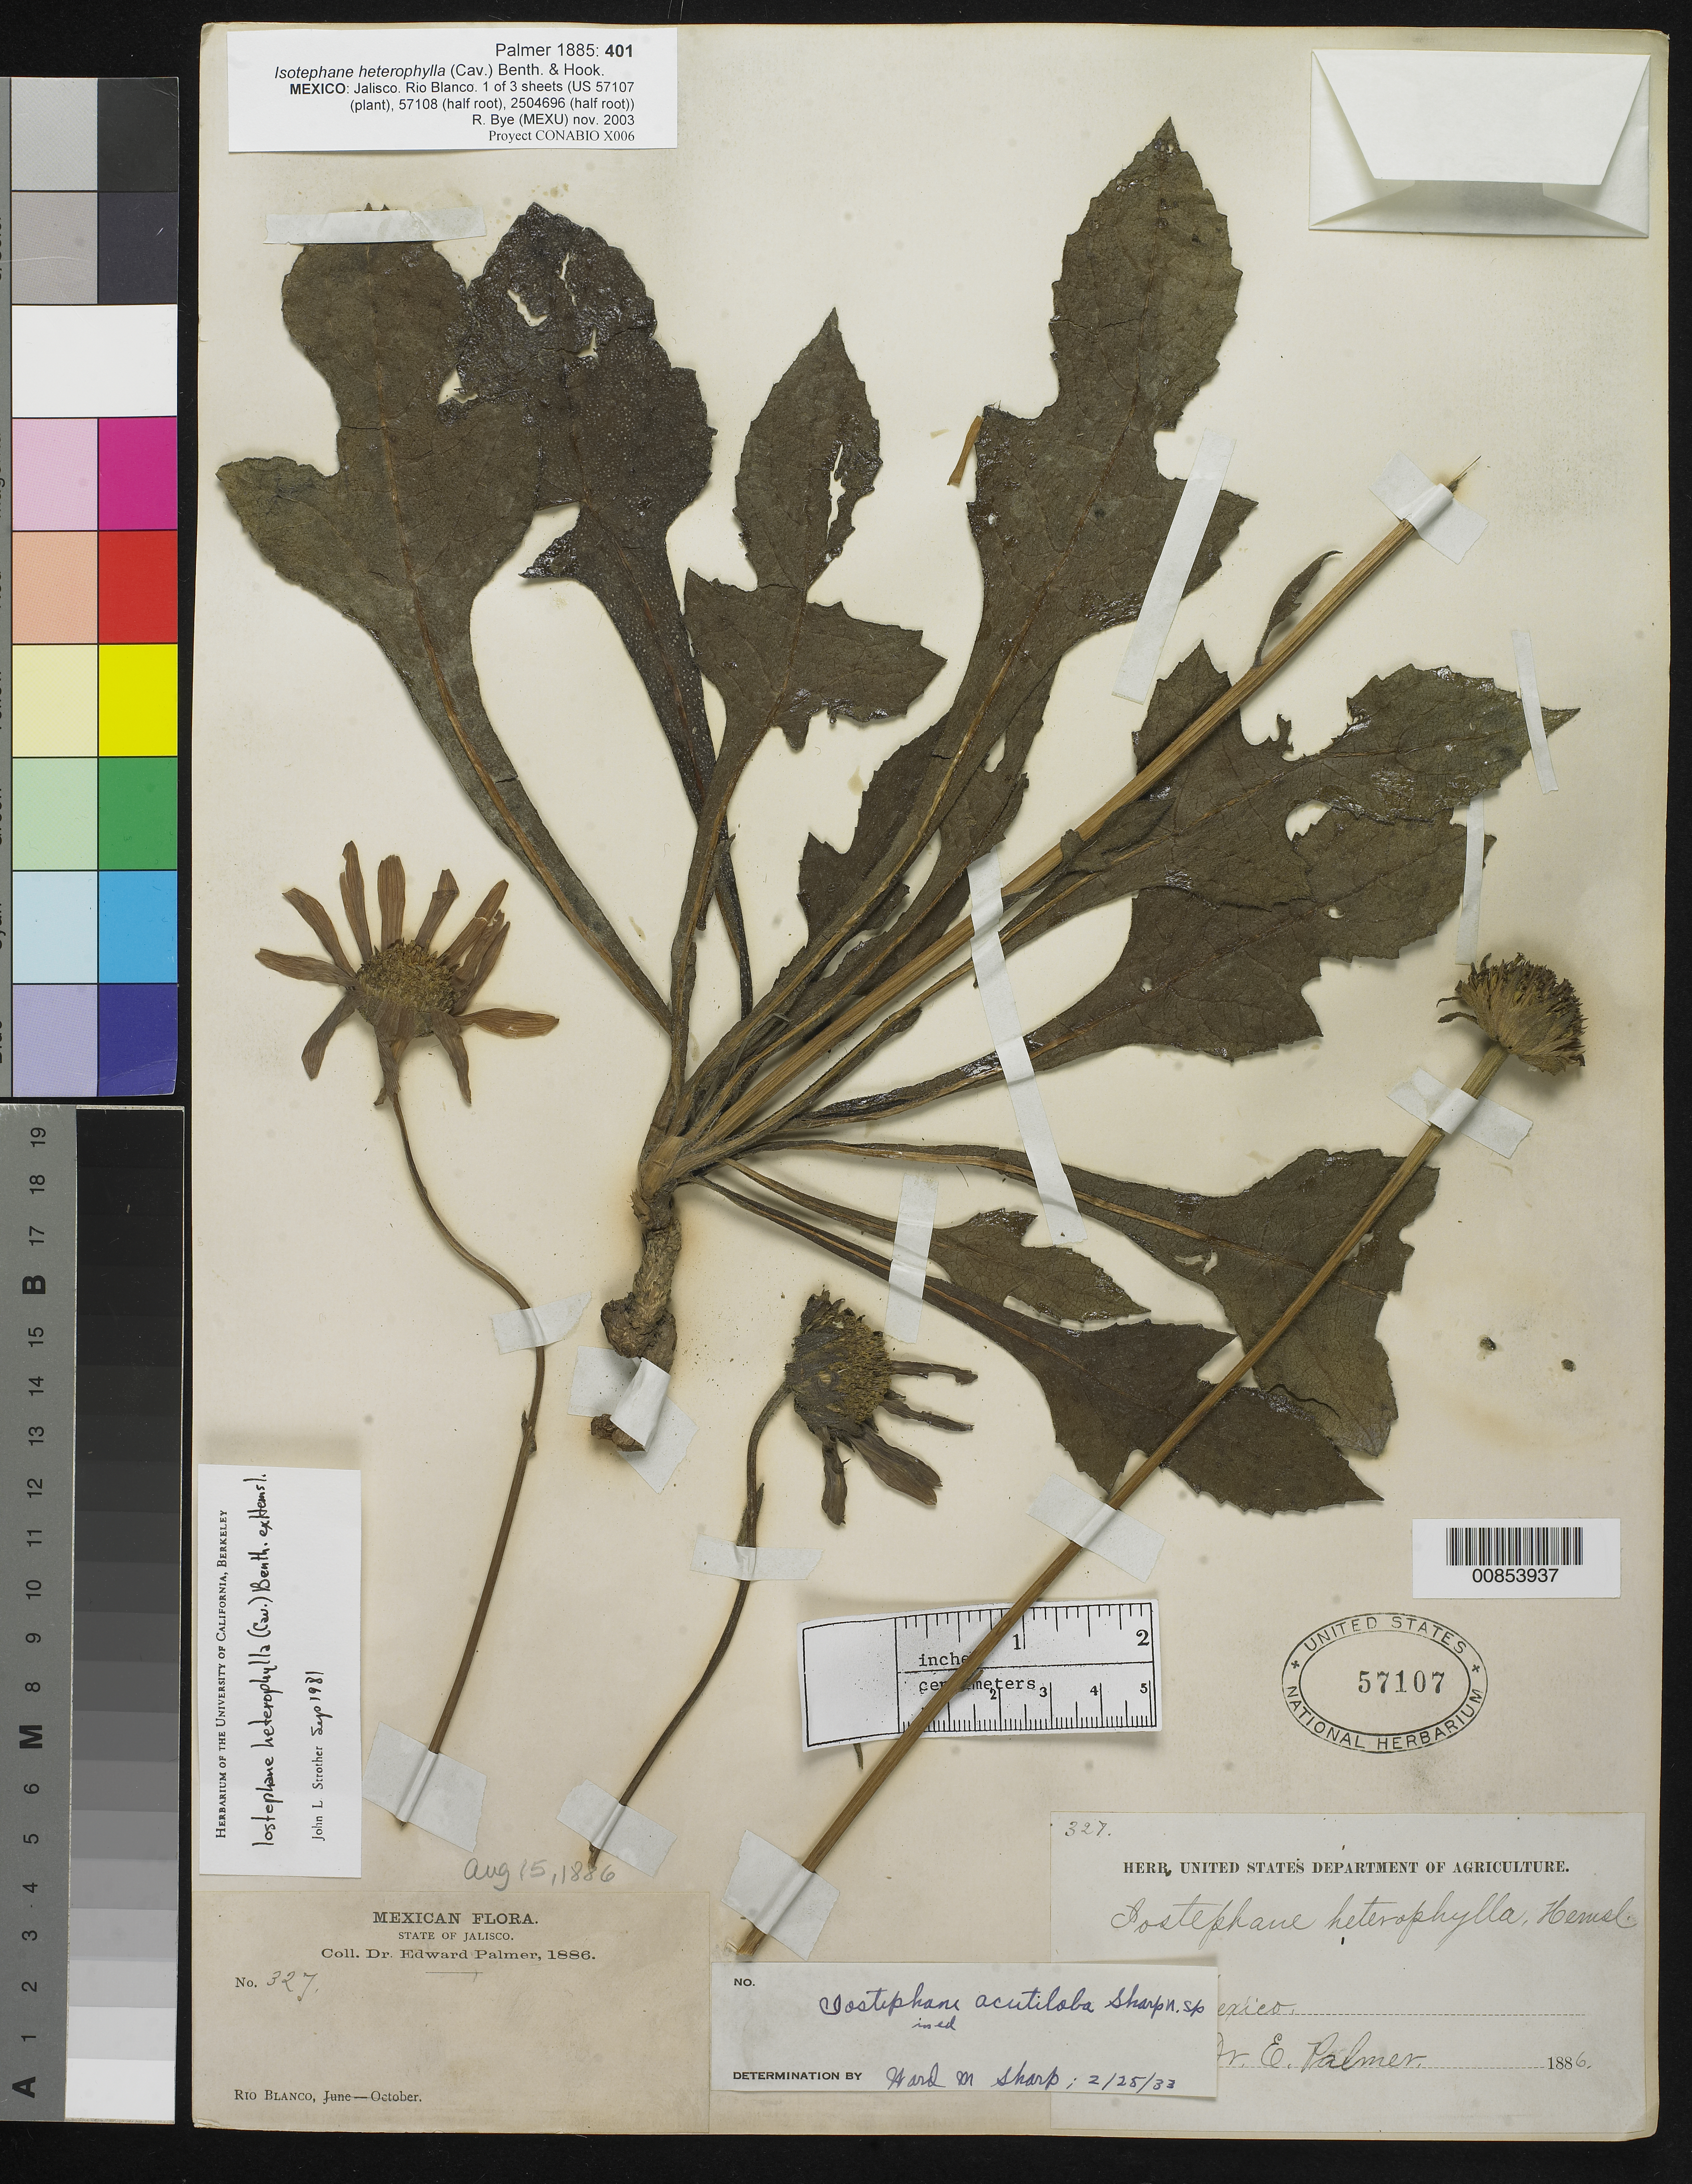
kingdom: Plantae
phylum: Tracheophyta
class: Magnoliopsida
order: Asterales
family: Asteraceae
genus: Iostephane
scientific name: Iostephane heterophylla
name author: (Cav.) Benth. ex Hemsl.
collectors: E. Palmer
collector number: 327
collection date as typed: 15 Aug 1886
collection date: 1886-08-15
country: Mexico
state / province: Jalisco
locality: Río Blanco, Jalisco.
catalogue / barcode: US 57107